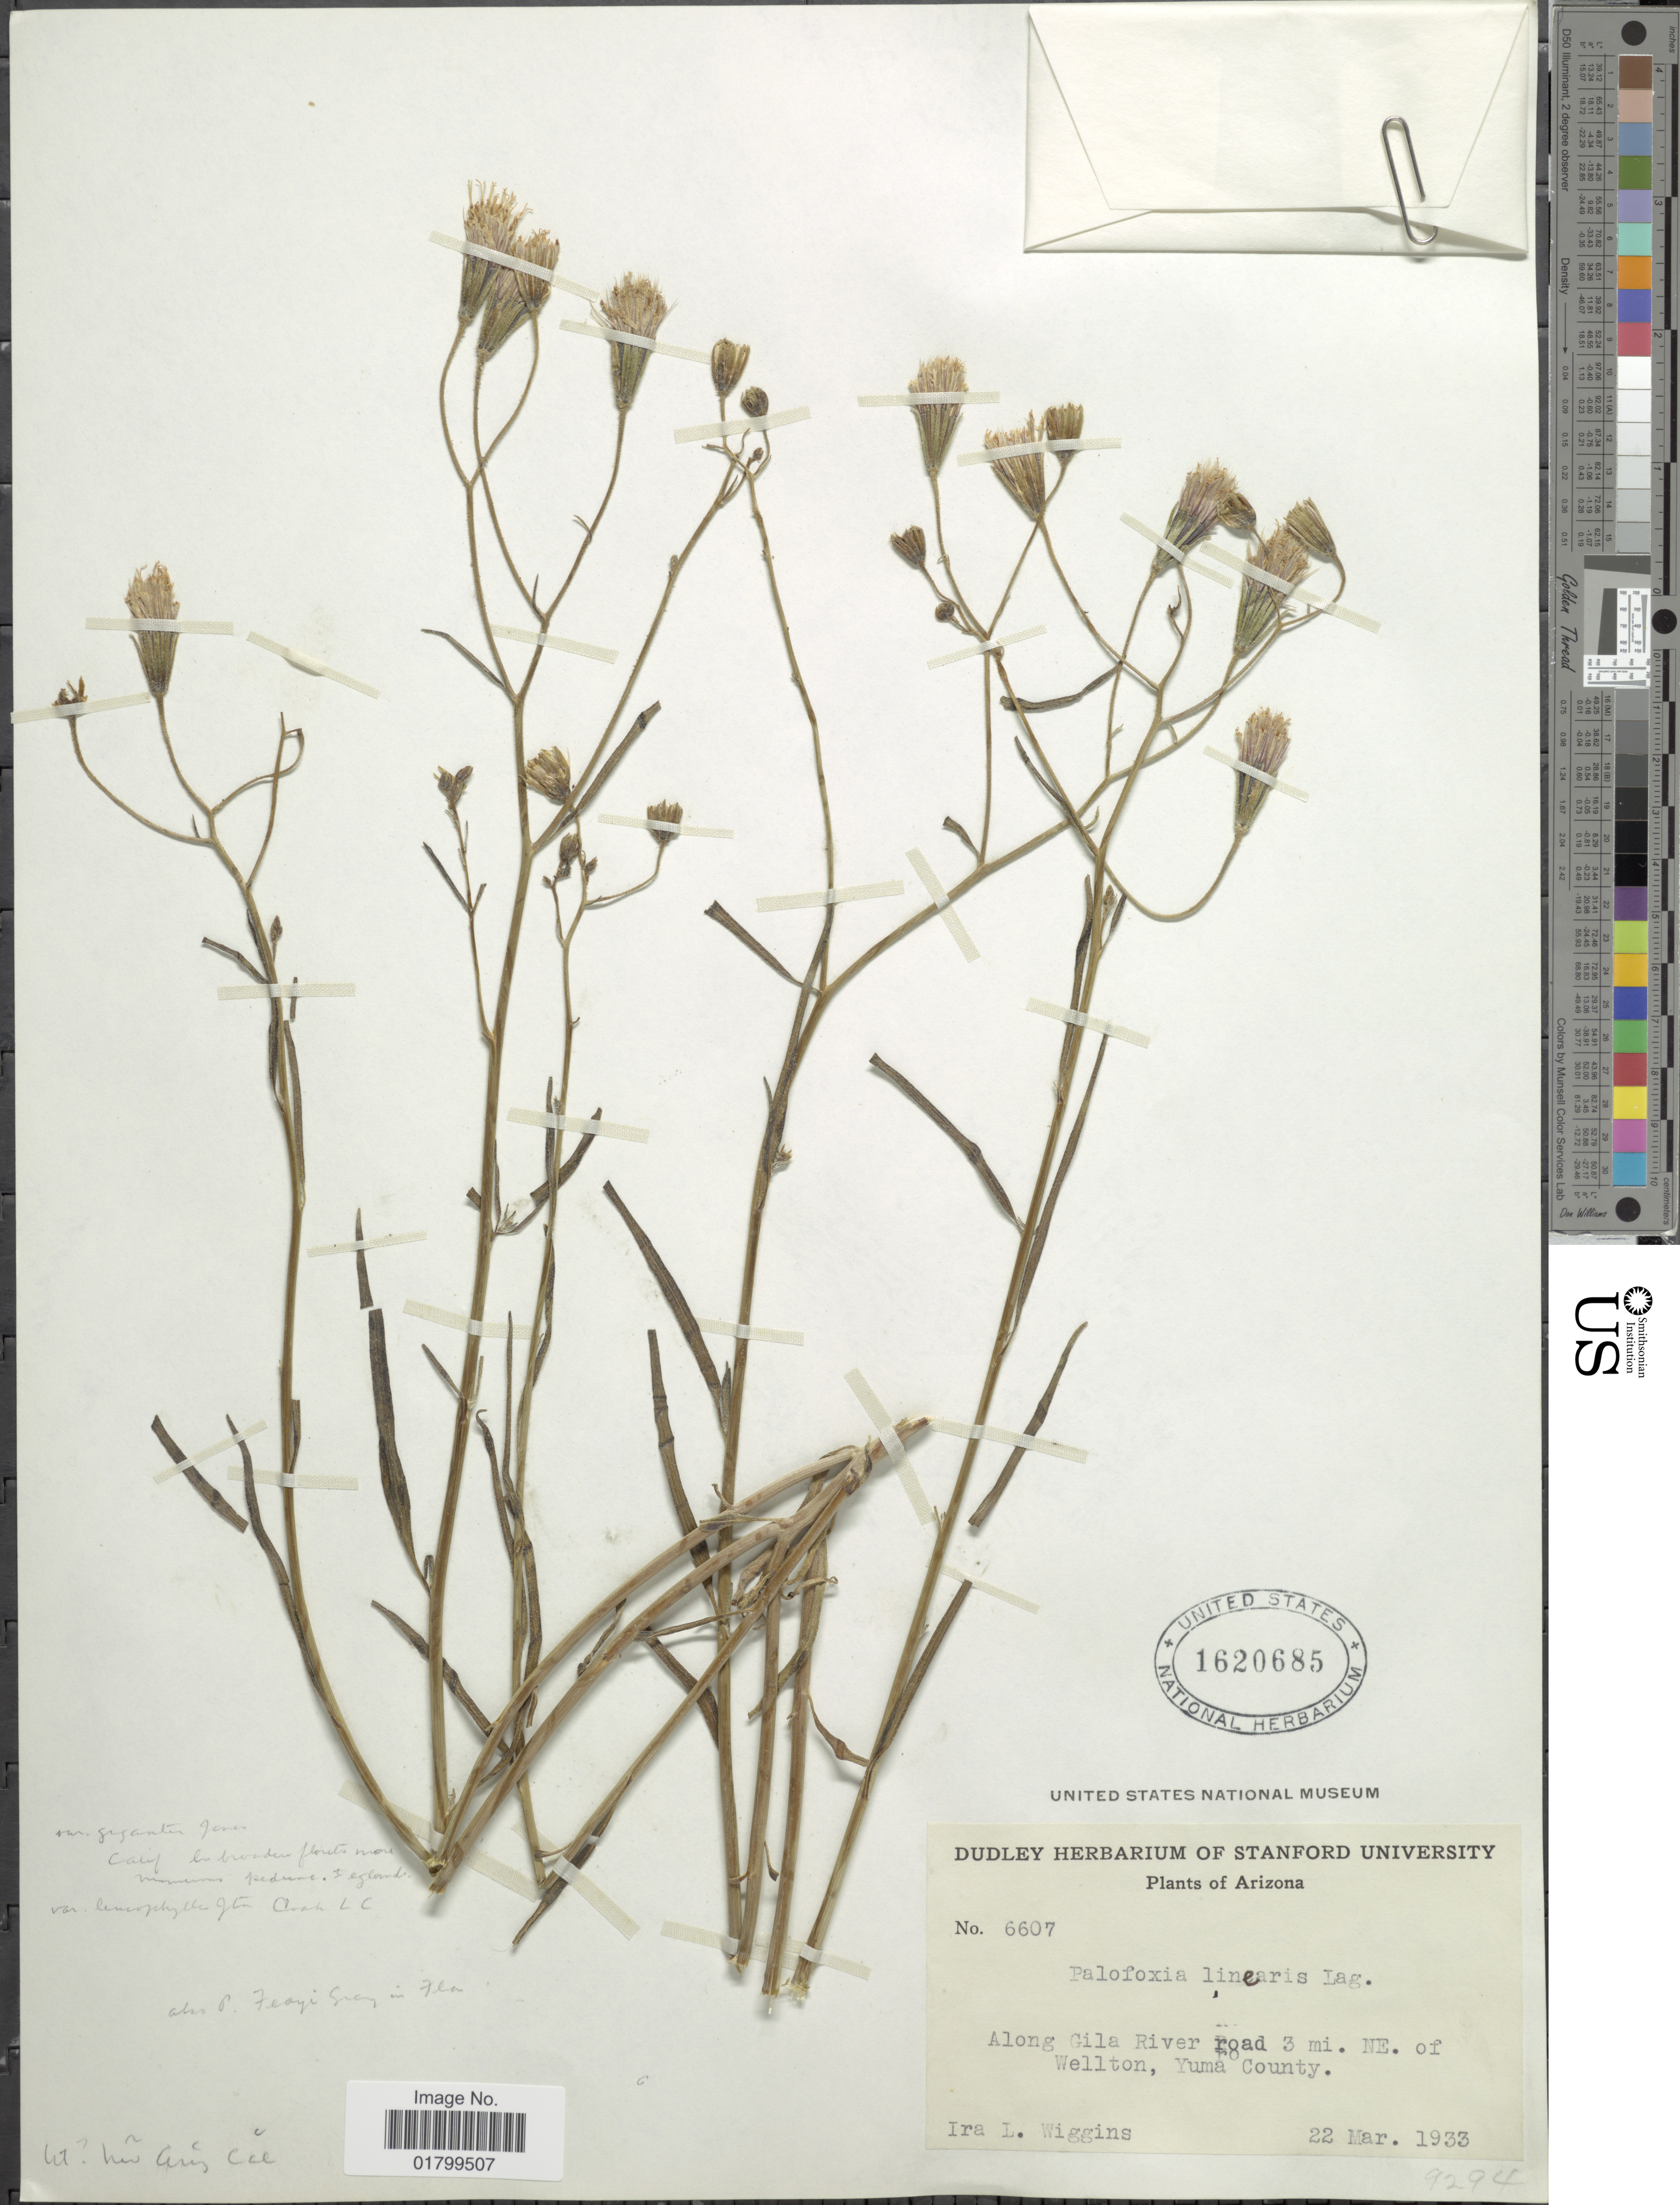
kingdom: Plantae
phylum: Tracheophyta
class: Magnoliopsida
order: Asterales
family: Asteraceae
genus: Palafoxia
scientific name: Palafoxia arida var. arida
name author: B.L. Turner & M.I. Morris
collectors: I. L. Wiggins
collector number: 6607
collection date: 1933-03-22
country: United States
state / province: Arizona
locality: Along Gila River road 3 mi. NE of Wellton, Yuma County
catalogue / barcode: US 1620685